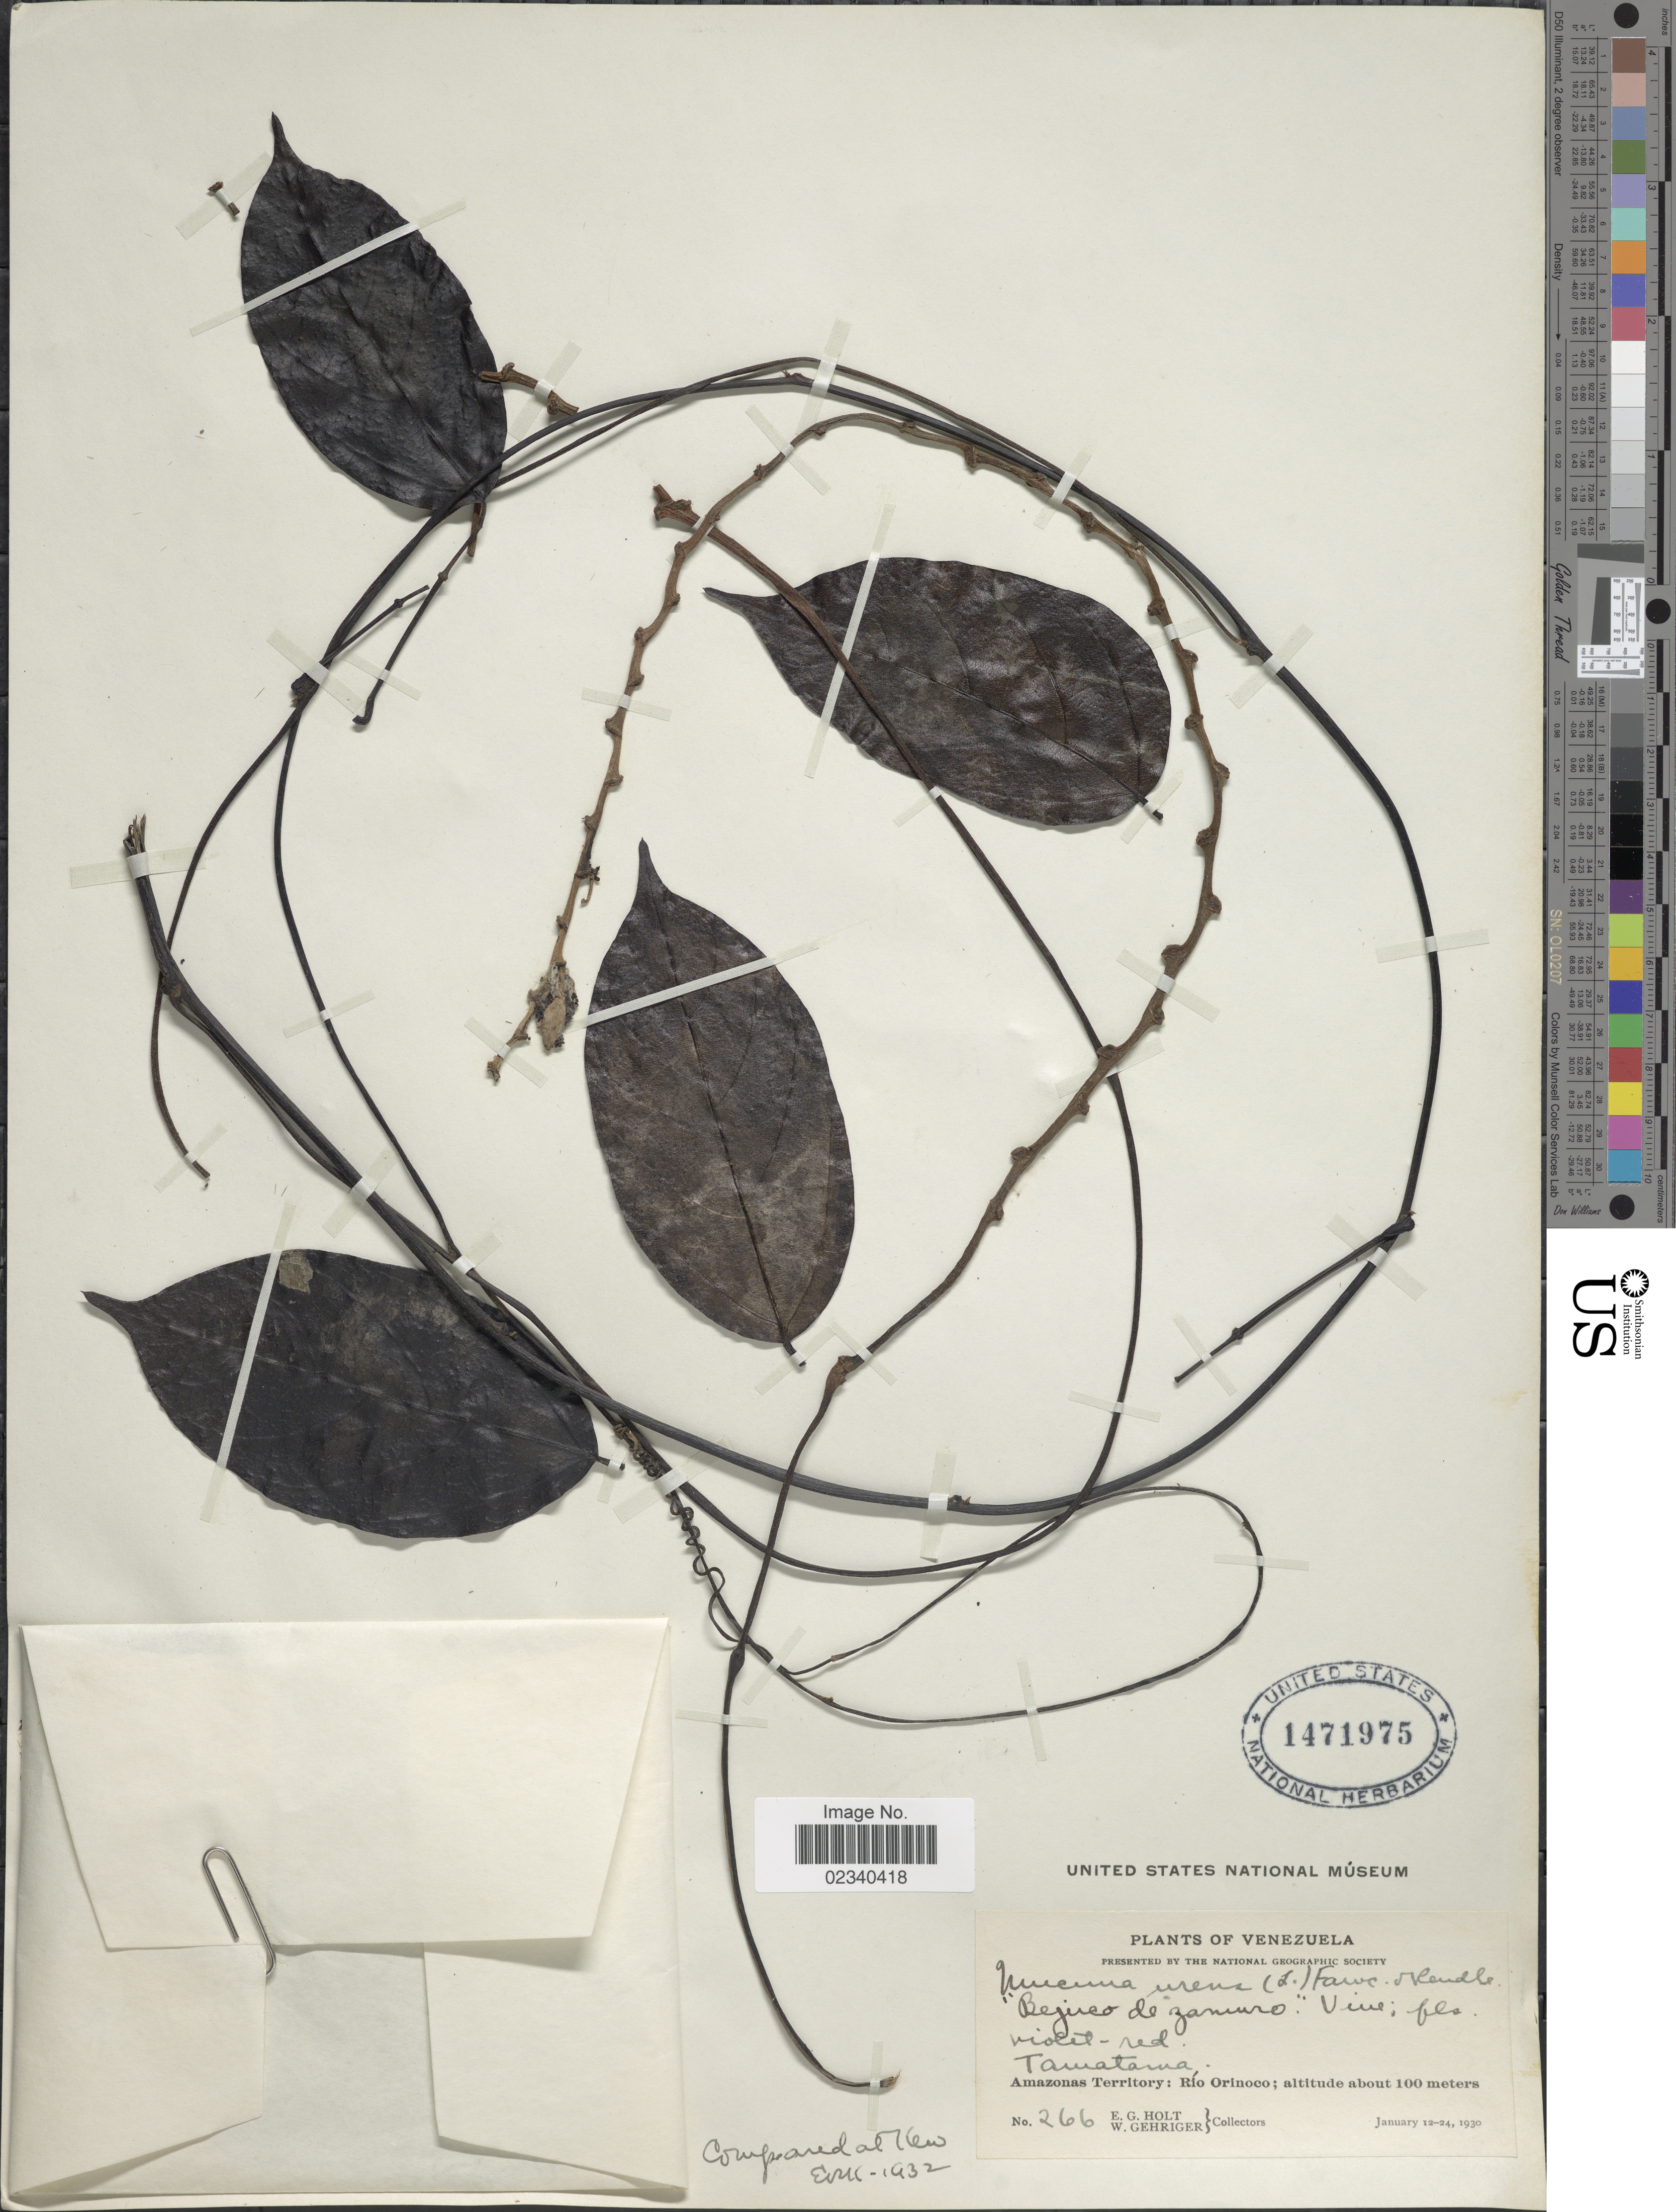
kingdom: Plantae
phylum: Tracheophyta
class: Magnoliopsida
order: Fabales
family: Fabaceae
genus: Mucuna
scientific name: Mucuna urens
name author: (L.) Medik.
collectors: E. G. Holt & W. Gehriger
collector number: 266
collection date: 1930-01-12/1930-01-24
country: Venezuela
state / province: Amazonas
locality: Amazonas Territory: Rio Orinoco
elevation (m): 100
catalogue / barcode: US 1471975